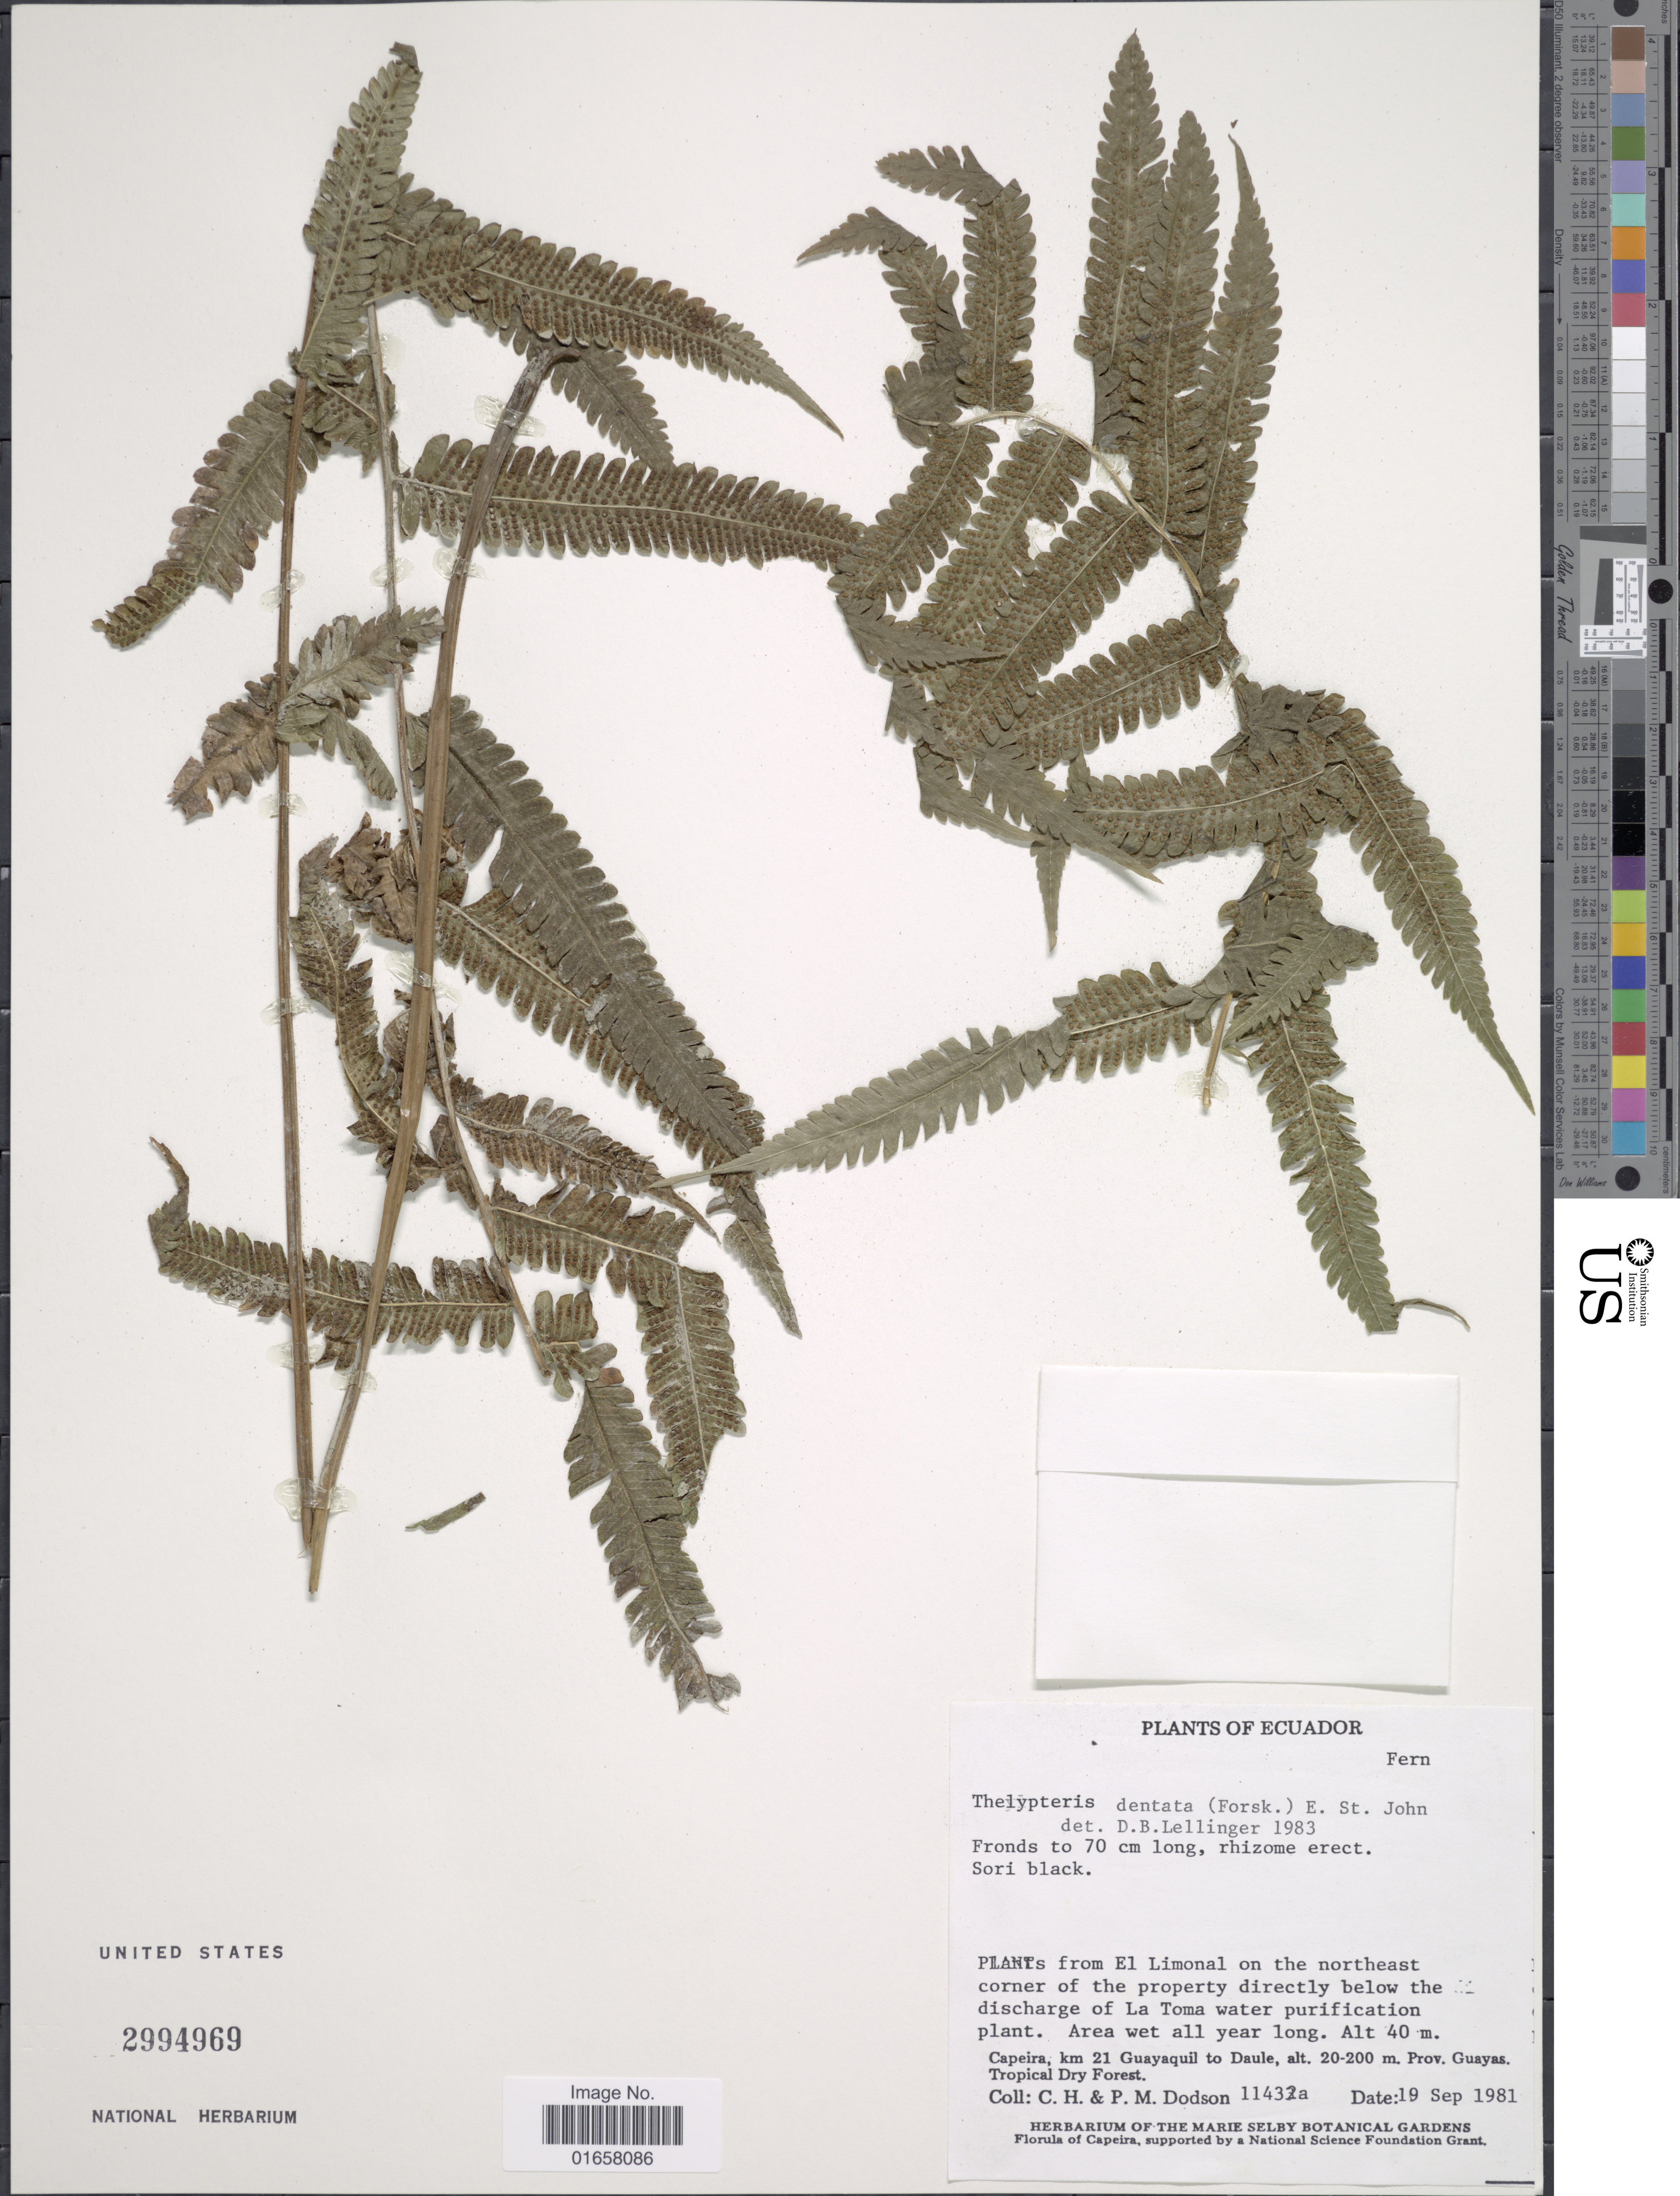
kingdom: Plantae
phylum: Tracheophyta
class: Polypodiopsida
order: Polypodiales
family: Thelypteridaceae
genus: Christella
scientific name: Christella dentata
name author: (Forssk.) Brownsey & Jermy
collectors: C. H. Dodson & P. M. Dodson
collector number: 11432a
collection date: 1981-09-19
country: Ecuador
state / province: Guayas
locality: Ecuador, Capeira, km 21 Guayaquil to Daule, Prov. Guayas.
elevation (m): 20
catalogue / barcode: US 2994969